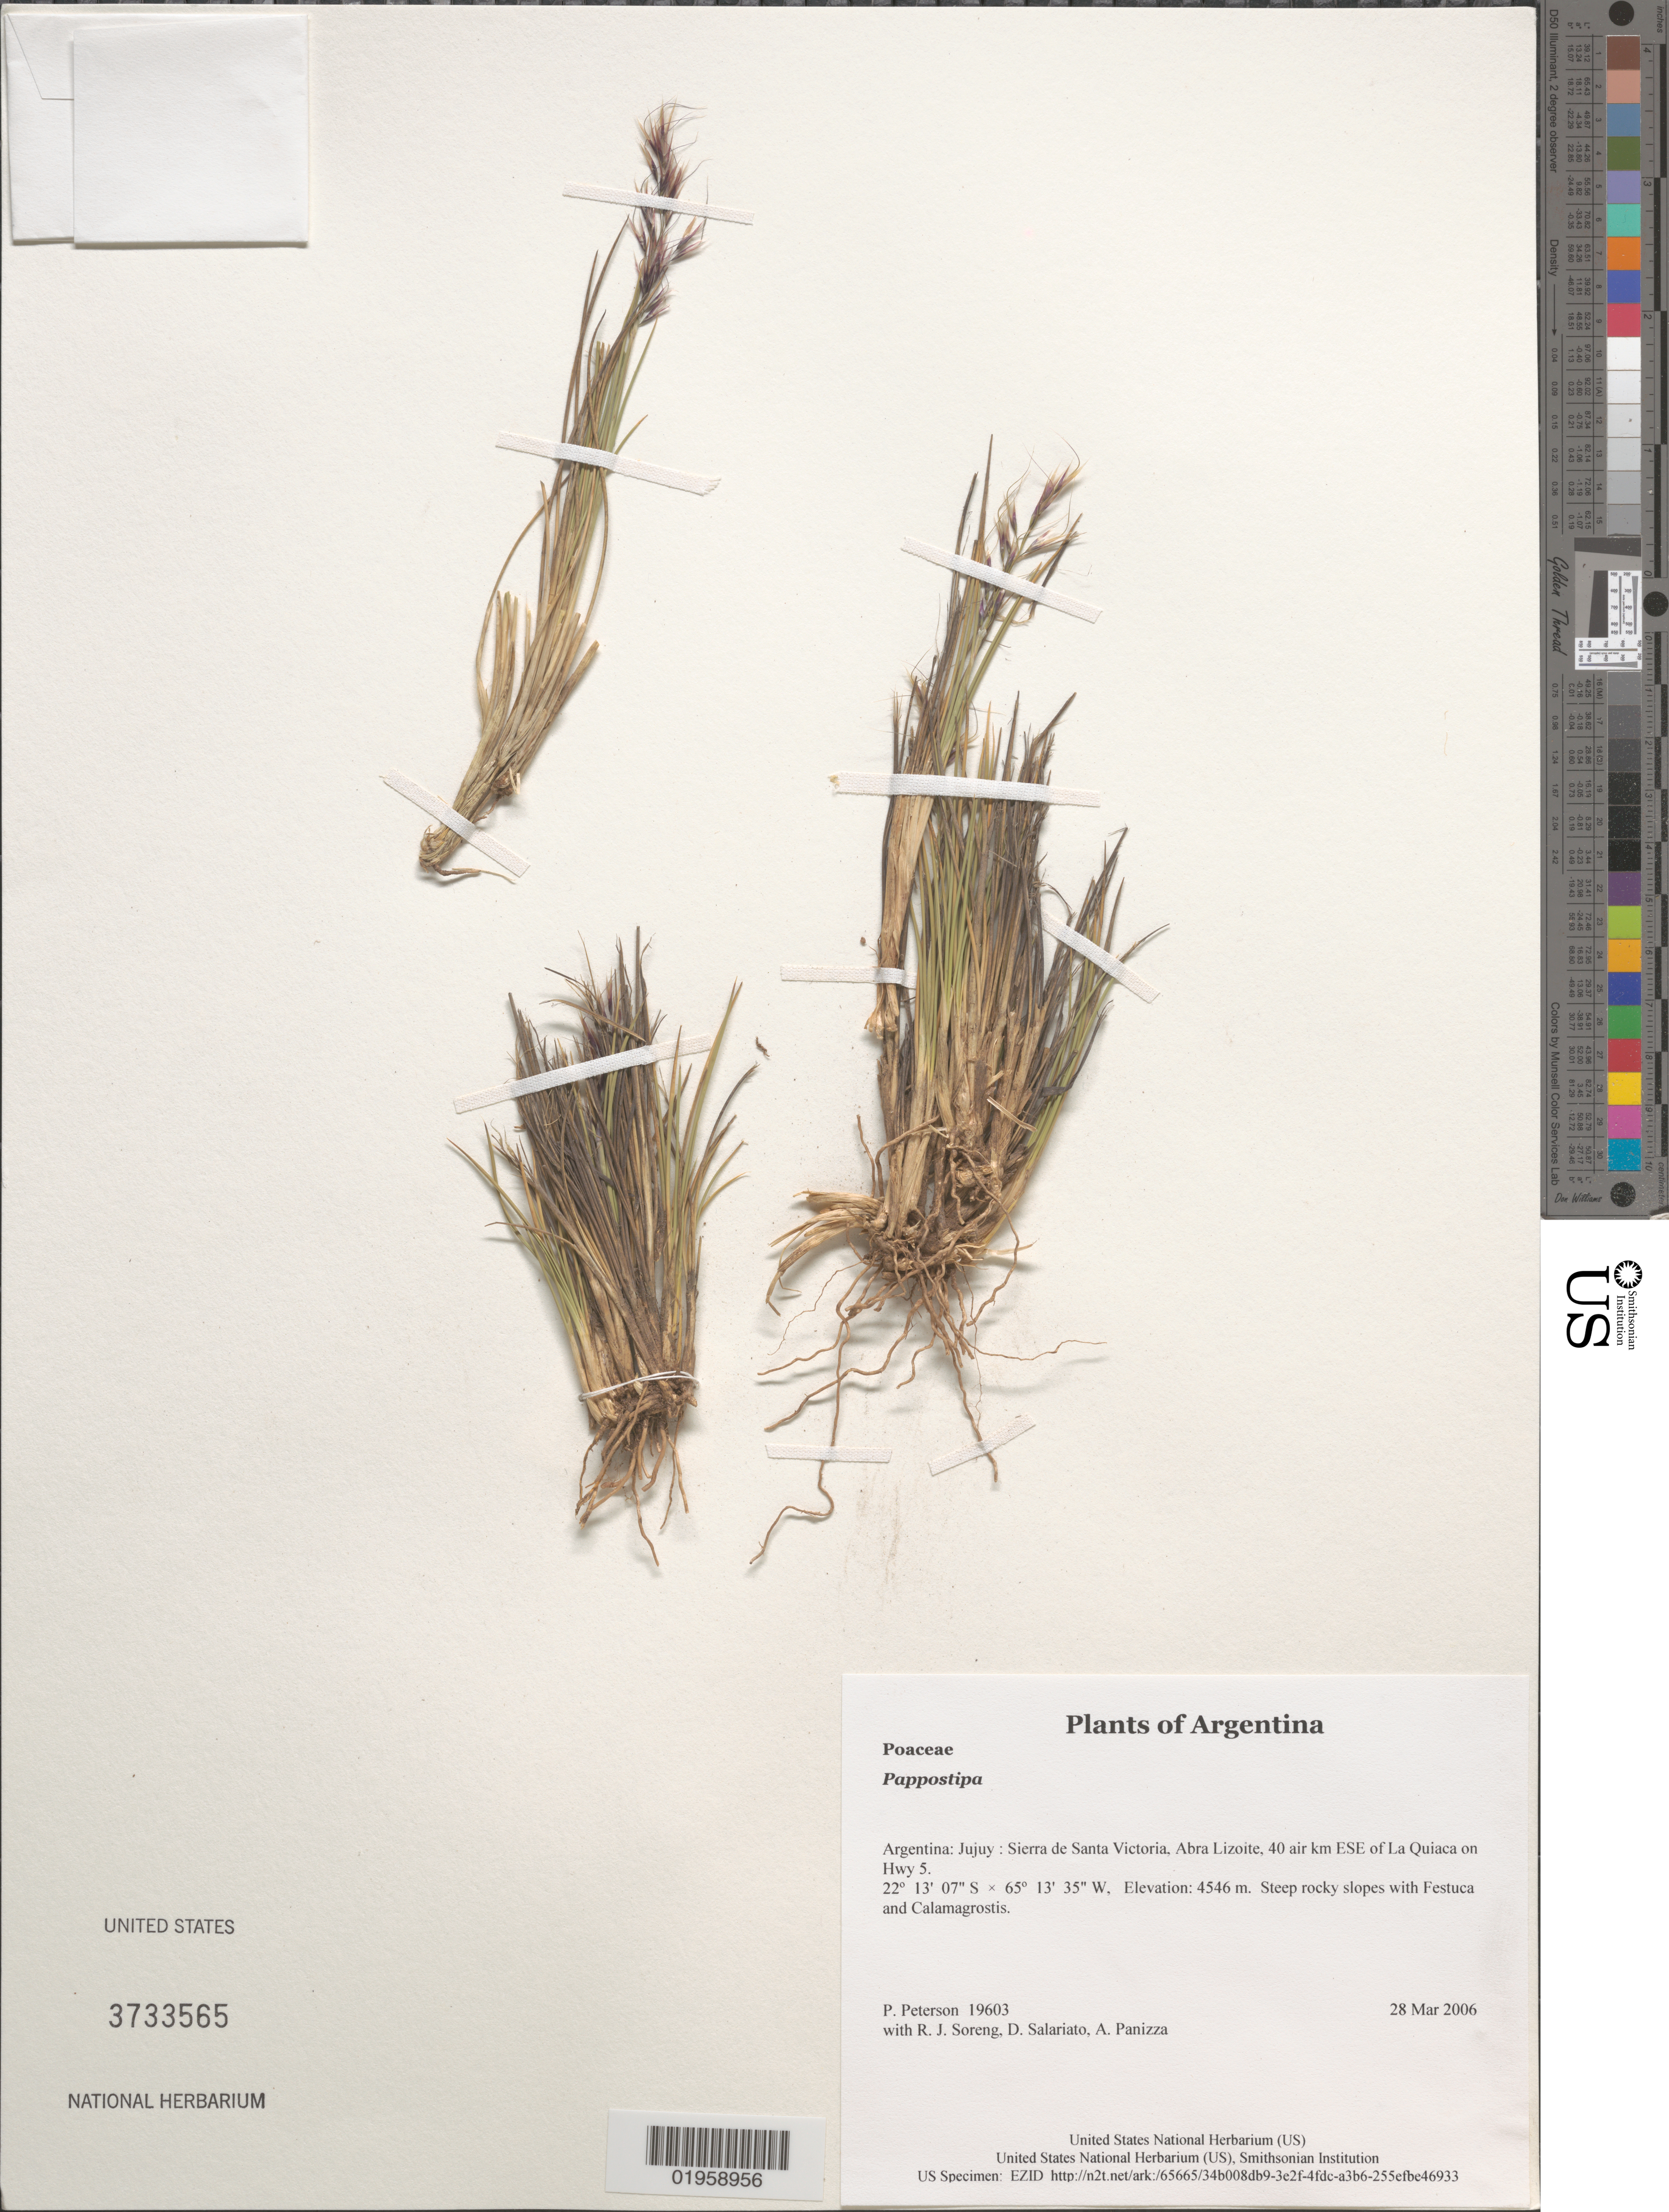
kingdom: Plantae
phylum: Tracheophyta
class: Liliopsida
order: Poales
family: Poaceae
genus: Pappostipa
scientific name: Pappostipa sp.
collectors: P. M. Peterson, R. J. Soreng, D. Salariato & A. Panizza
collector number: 19603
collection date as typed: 28 Mar 2006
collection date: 2006-03-28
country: Argentina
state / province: Jujuy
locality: Sierra de Santa Victoria, Abra Lizoite, 40 air km ESE of La Quiaca on Hwy 5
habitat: Steep rocky slopes with Festuca and Calamagrostis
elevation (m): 4546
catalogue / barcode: US 3733565